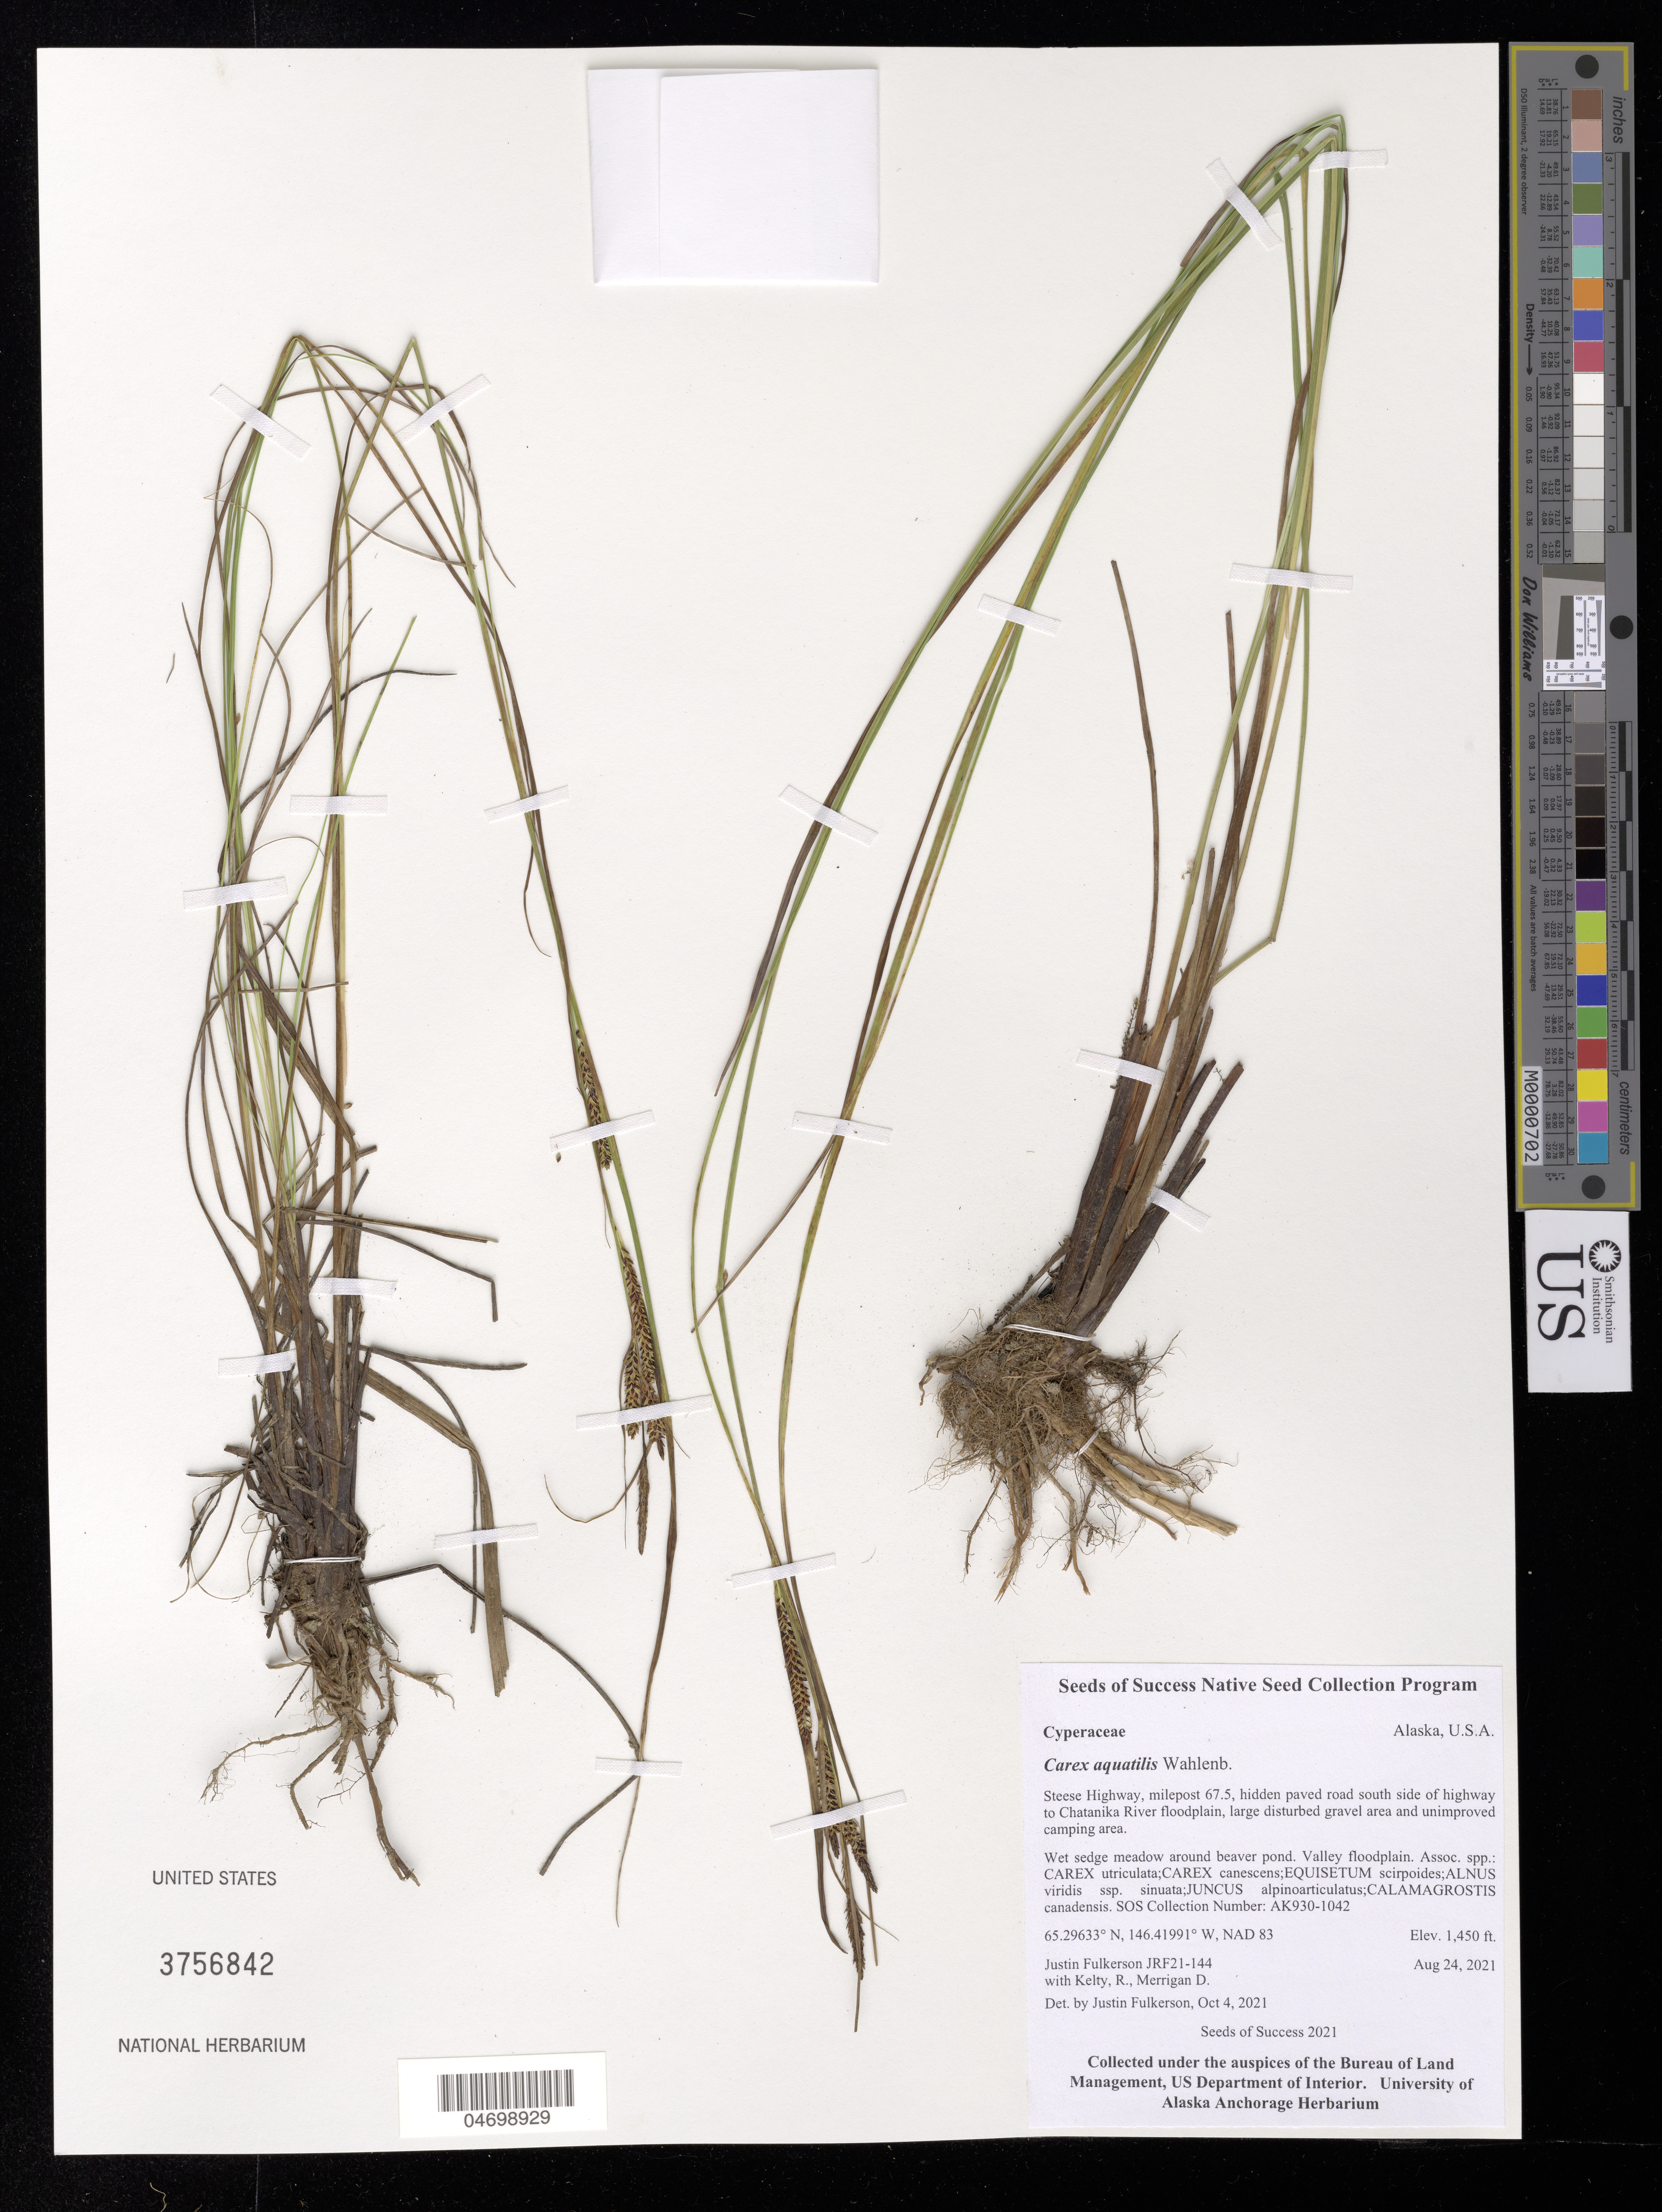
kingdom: Plantae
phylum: Tracheophyta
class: Liliopsida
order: Poales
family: Cyperaceae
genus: Carex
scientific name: Carex aquatilis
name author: Wahlenb.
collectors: J. Fulkerson, R. Kelty & D. Merrigan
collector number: AK930-1042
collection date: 2021-08-24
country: United States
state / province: Alaska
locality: Steese Hwy, milepost 67.5, hidden paved road south side of Hwy to Chatanika River floodplain.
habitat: Wet sedge meadow around beaver pond.Valley floodplain. With Carex canescens, Alnus viridis, etc.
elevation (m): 442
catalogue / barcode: US 3756842